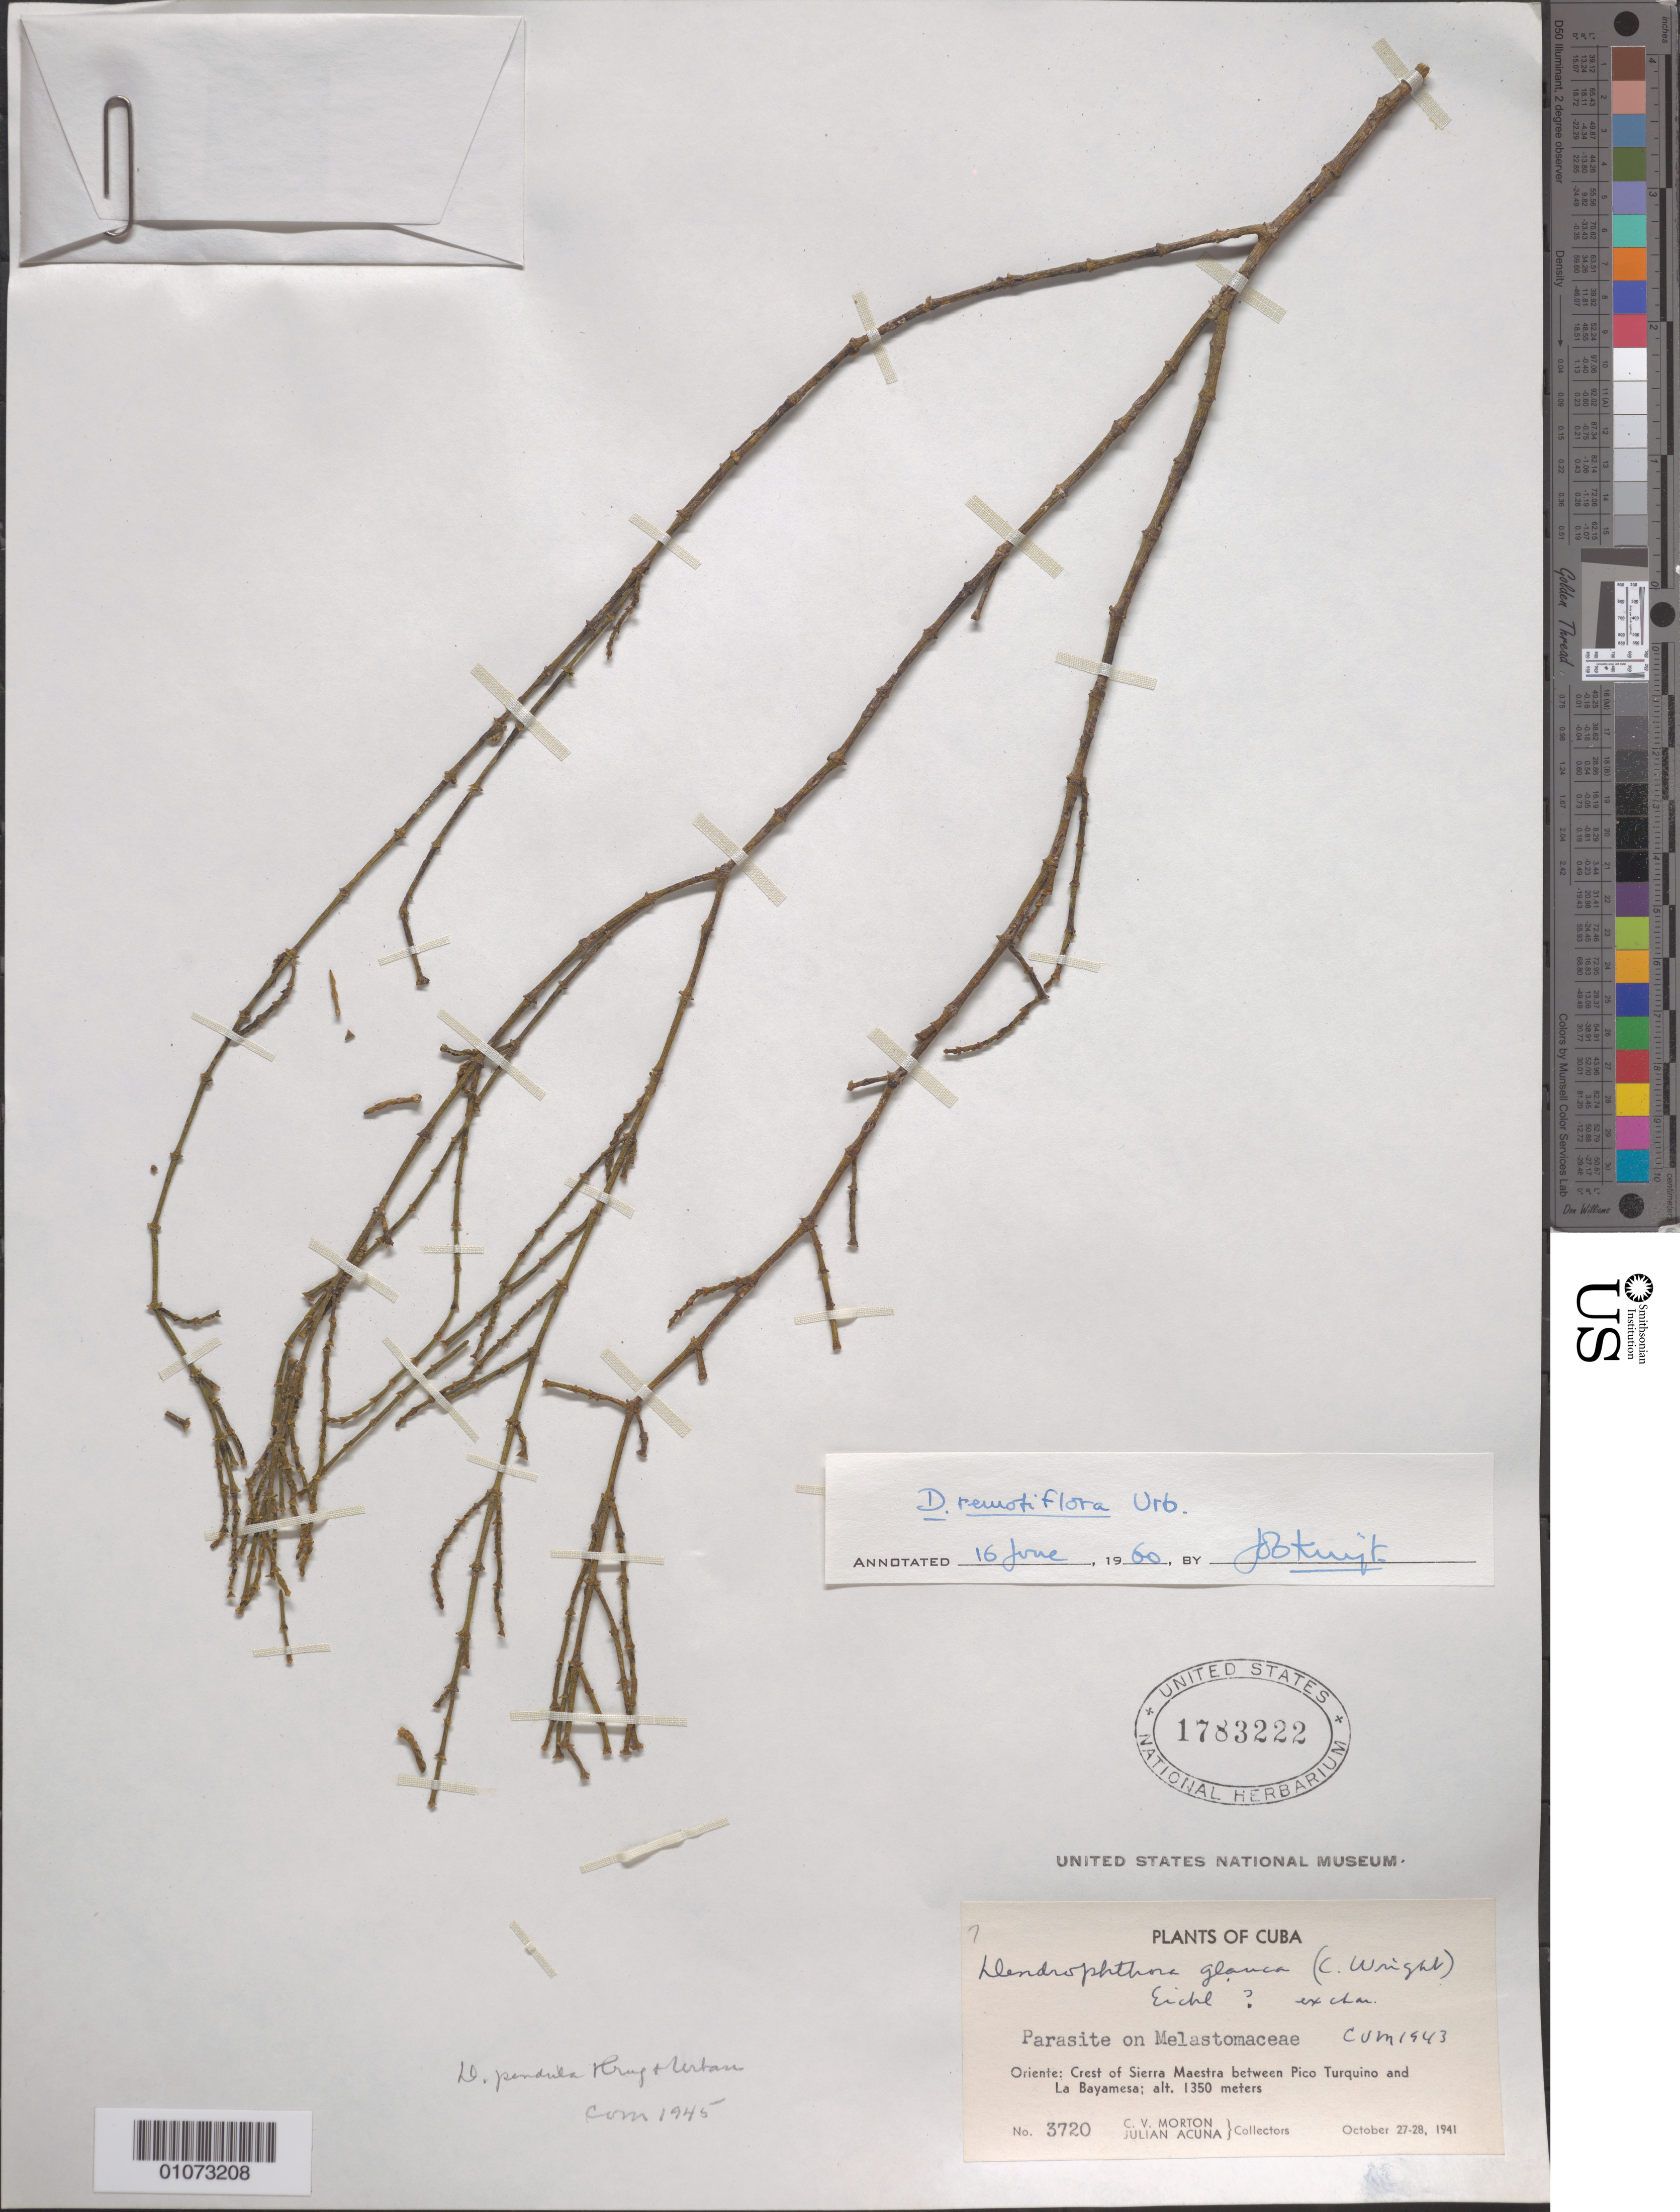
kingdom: Plantae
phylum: Tracheophyta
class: Magnoliopsida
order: Santalales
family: Viscaceae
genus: Dendrophthora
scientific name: Dendrophthora remotiflora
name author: Urb.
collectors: J. Acuña & C. V. Morton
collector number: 3720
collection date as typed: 27 Oct 1941 to 28 Oct 1941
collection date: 1941-10-27/1941-10-28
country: Cuba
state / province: Oriente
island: Cuba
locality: Between Pico Turquino and La Bayemsa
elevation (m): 1350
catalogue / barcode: US 1783222